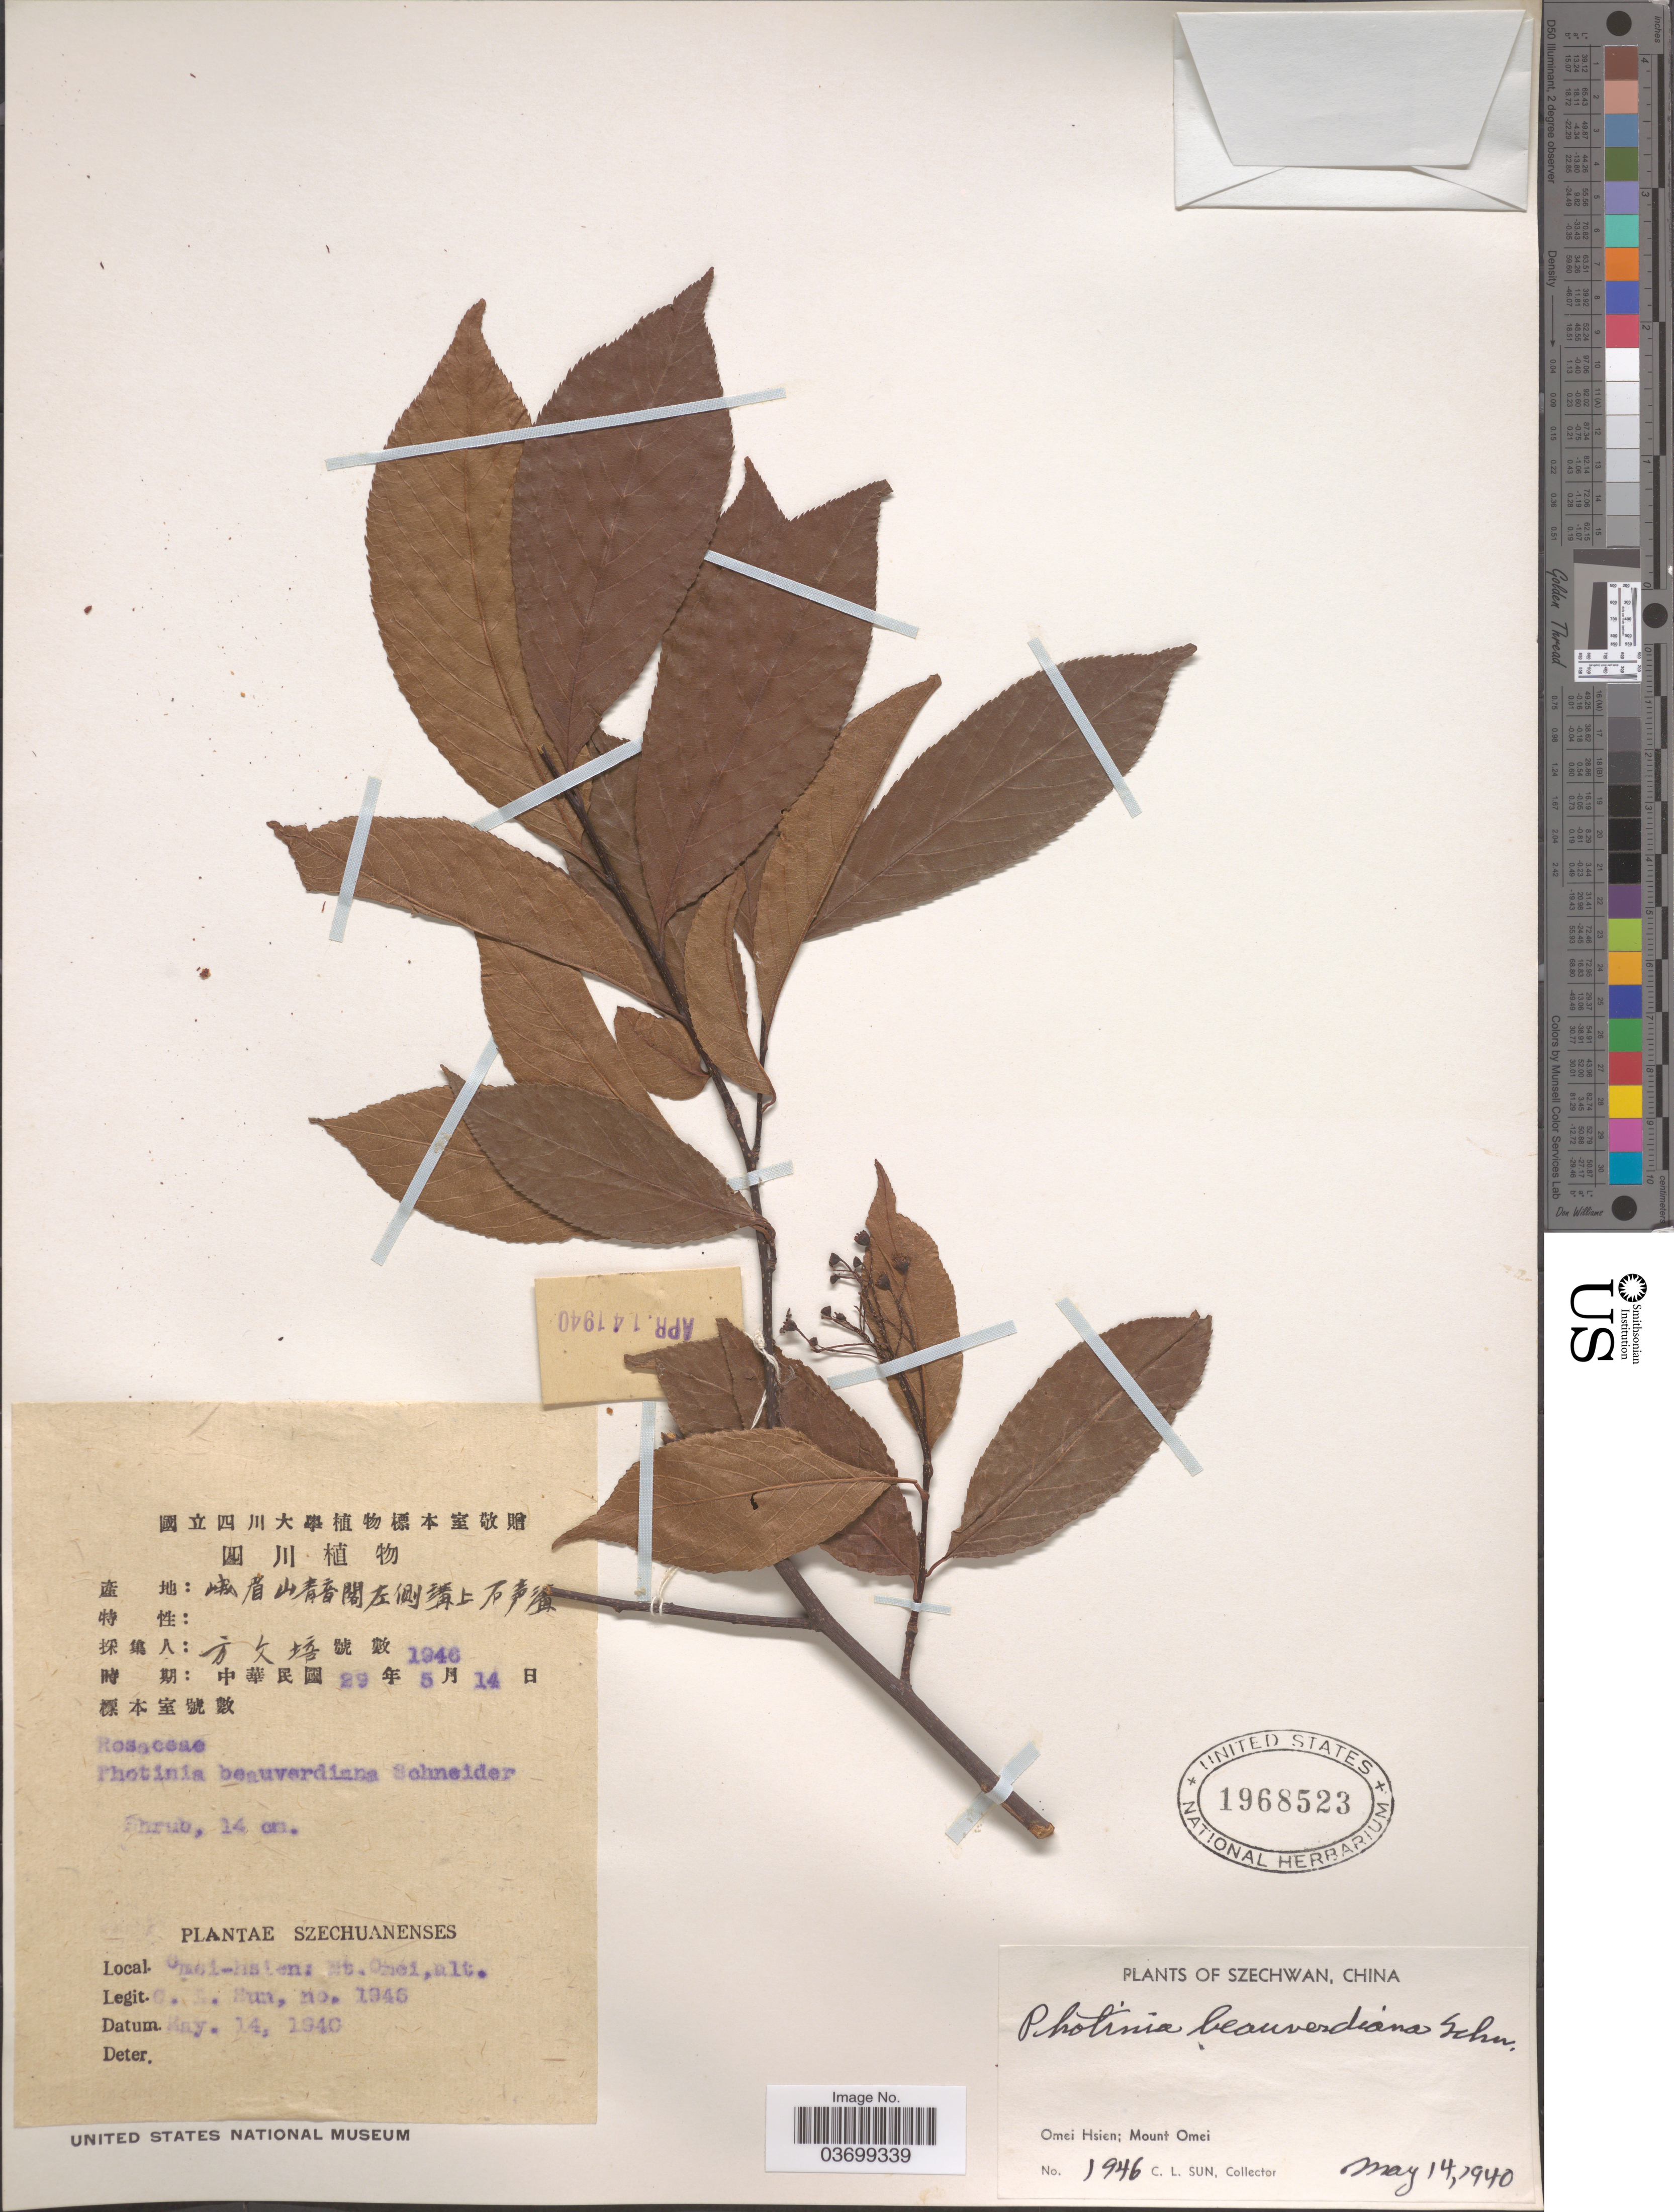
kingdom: Plantae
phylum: Tracheophyta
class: Magnoliopsida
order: Rosales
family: Rosaceae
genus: Photinia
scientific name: Photinia beauverdiana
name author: C.K. Schneid.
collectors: C. Sun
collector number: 1946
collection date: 1940-05-14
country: China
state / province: Sichuan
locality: Szechwan. Omei Hsien; Mount Omei.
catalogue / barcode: US 1968523